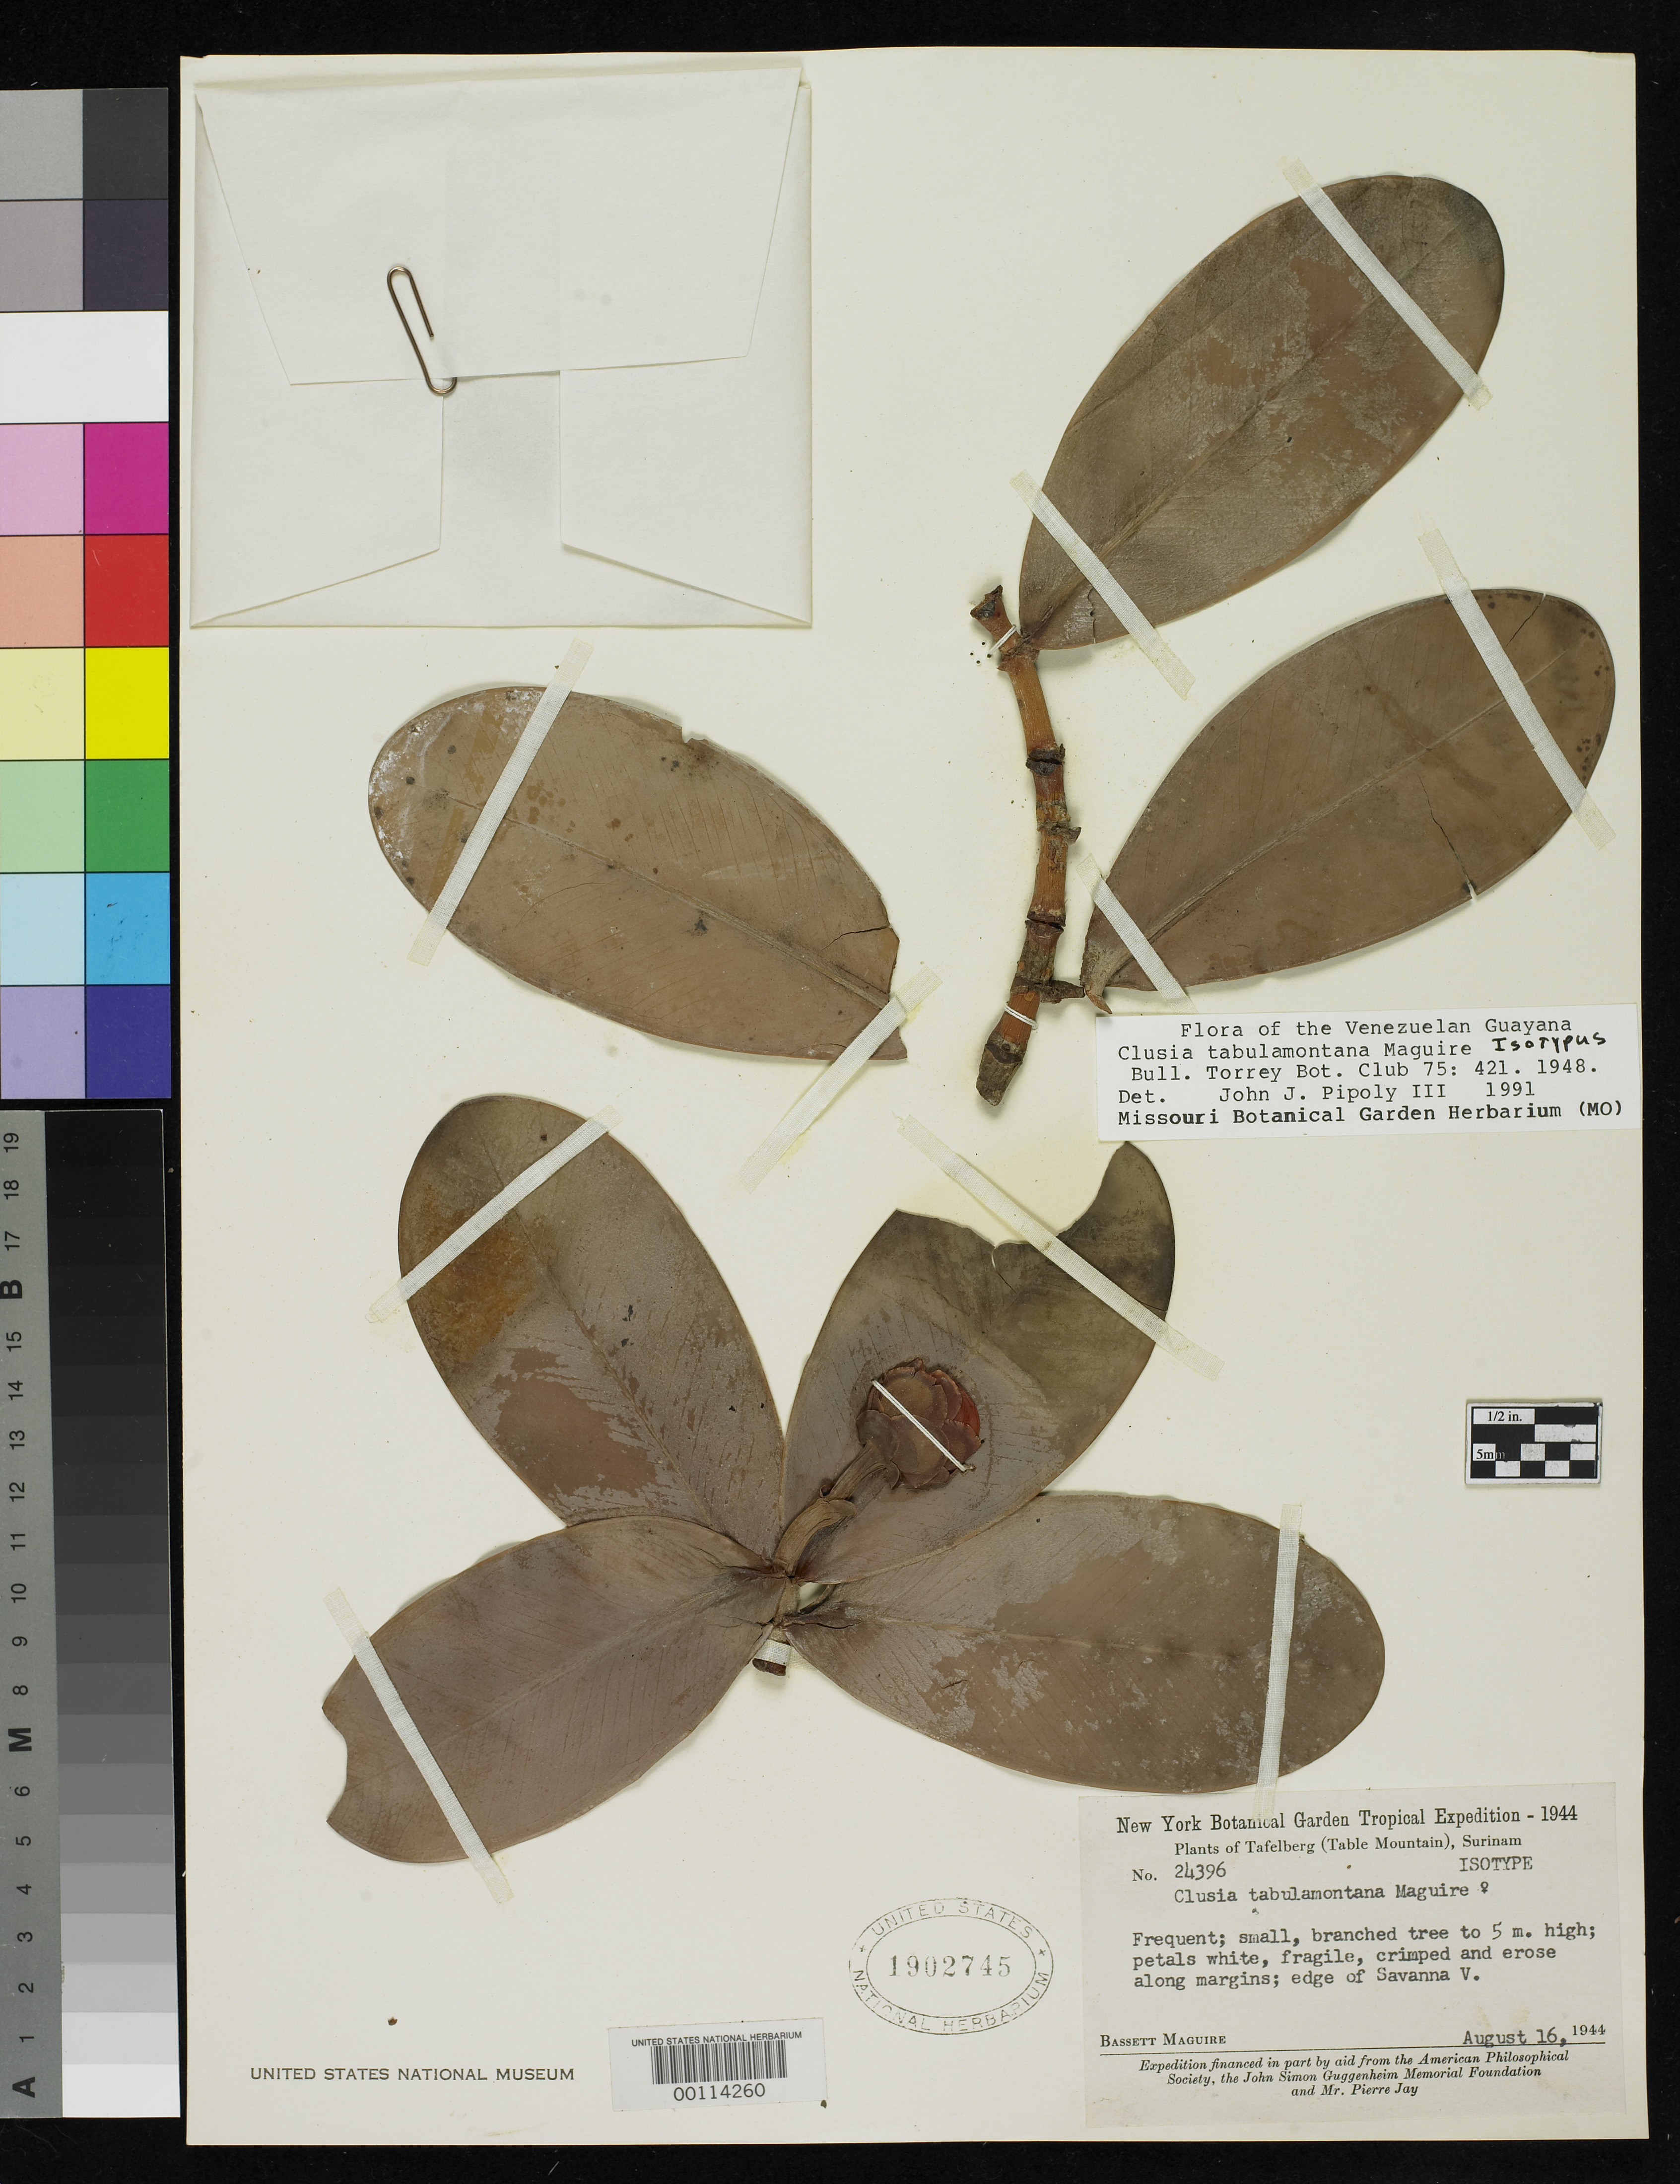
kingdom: Plantae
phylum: Tracheophyta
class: Magnoliopsida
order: Malpighiales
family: Clusiaceae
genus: Clusia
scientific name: Clusia tabulamontana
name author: Maguire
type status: Isotype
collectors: B. Maguire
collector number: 24396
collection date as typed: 16 Aug 1944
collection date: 1944-08-16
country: Suriname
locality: Tafelberg, Table Mountain, edge of Savanna V.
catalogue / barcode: US 1902745